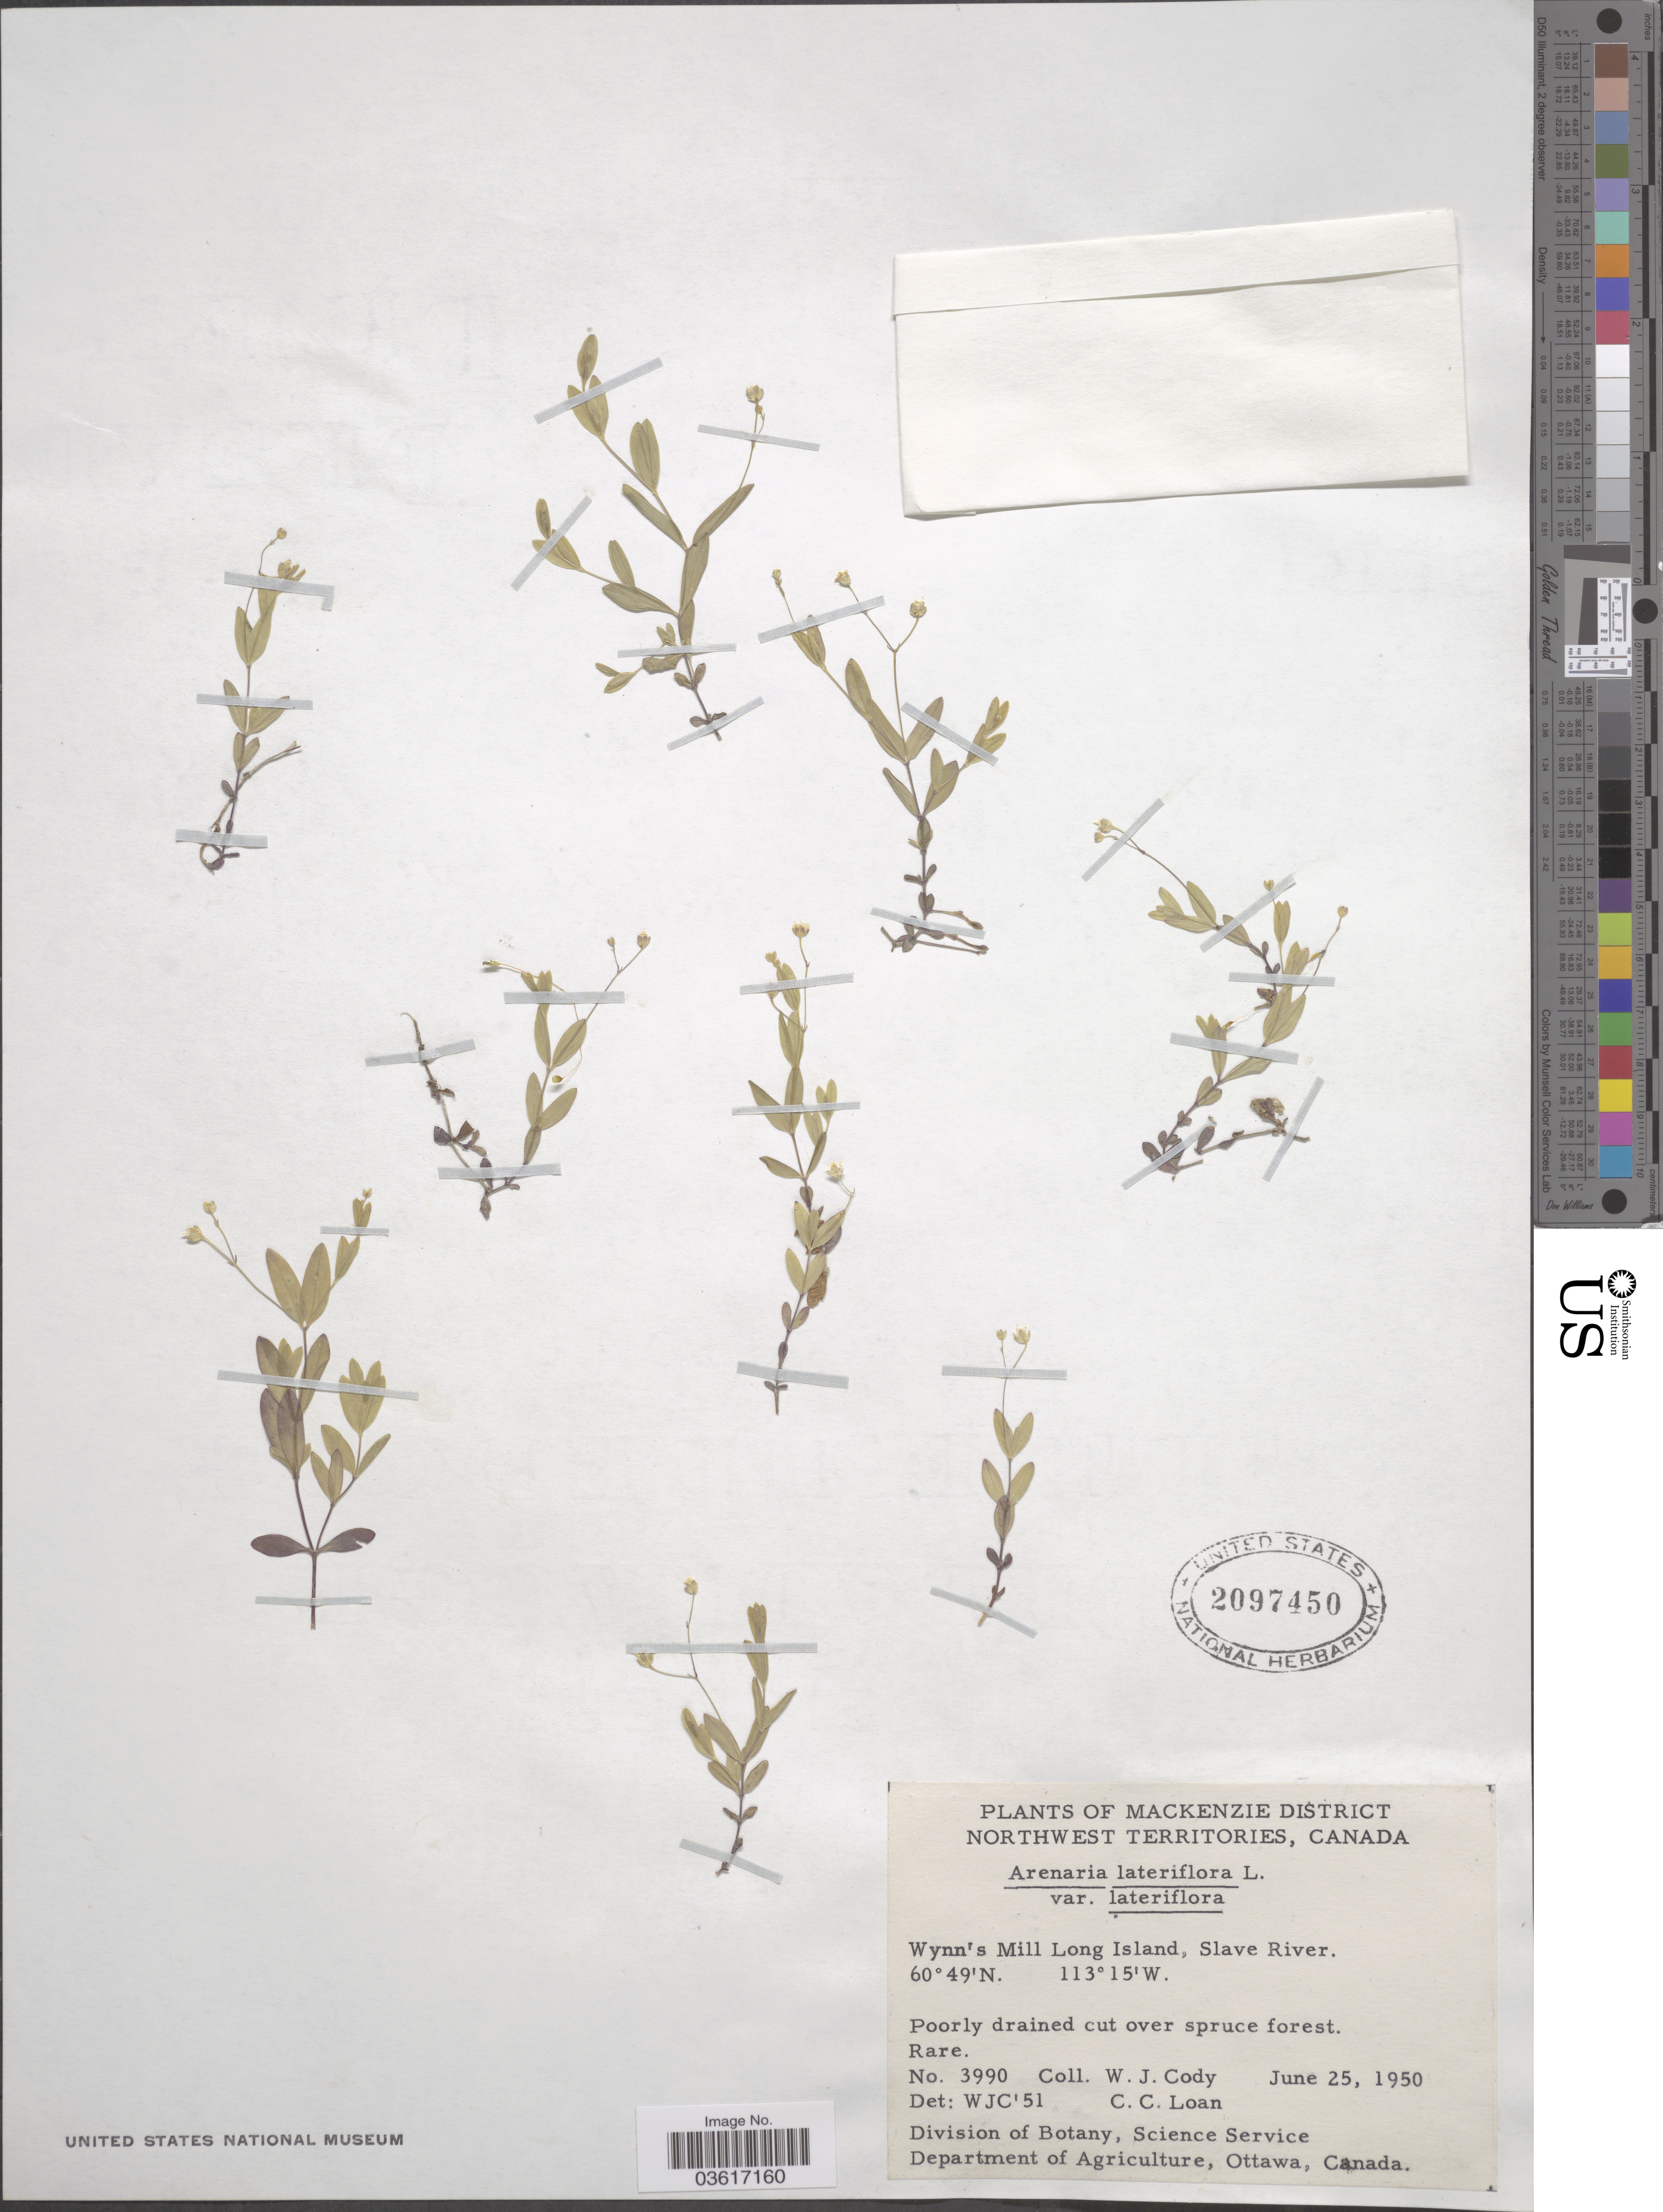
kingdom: Plantae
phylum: Tracheophyta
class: Magnoliopsida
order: Caryophyllales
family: Caryophyllaceae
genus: Moehringia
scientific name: Moehringia lateriflora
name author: (L.) Fenzl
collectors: W. Cody & C. Loan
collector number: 3990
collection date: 1950-06-25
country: Canada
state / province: Northwest Territories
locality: Mackenzie District. Wynn's Mill Long Island, Slave River.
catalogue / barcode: US 2097450